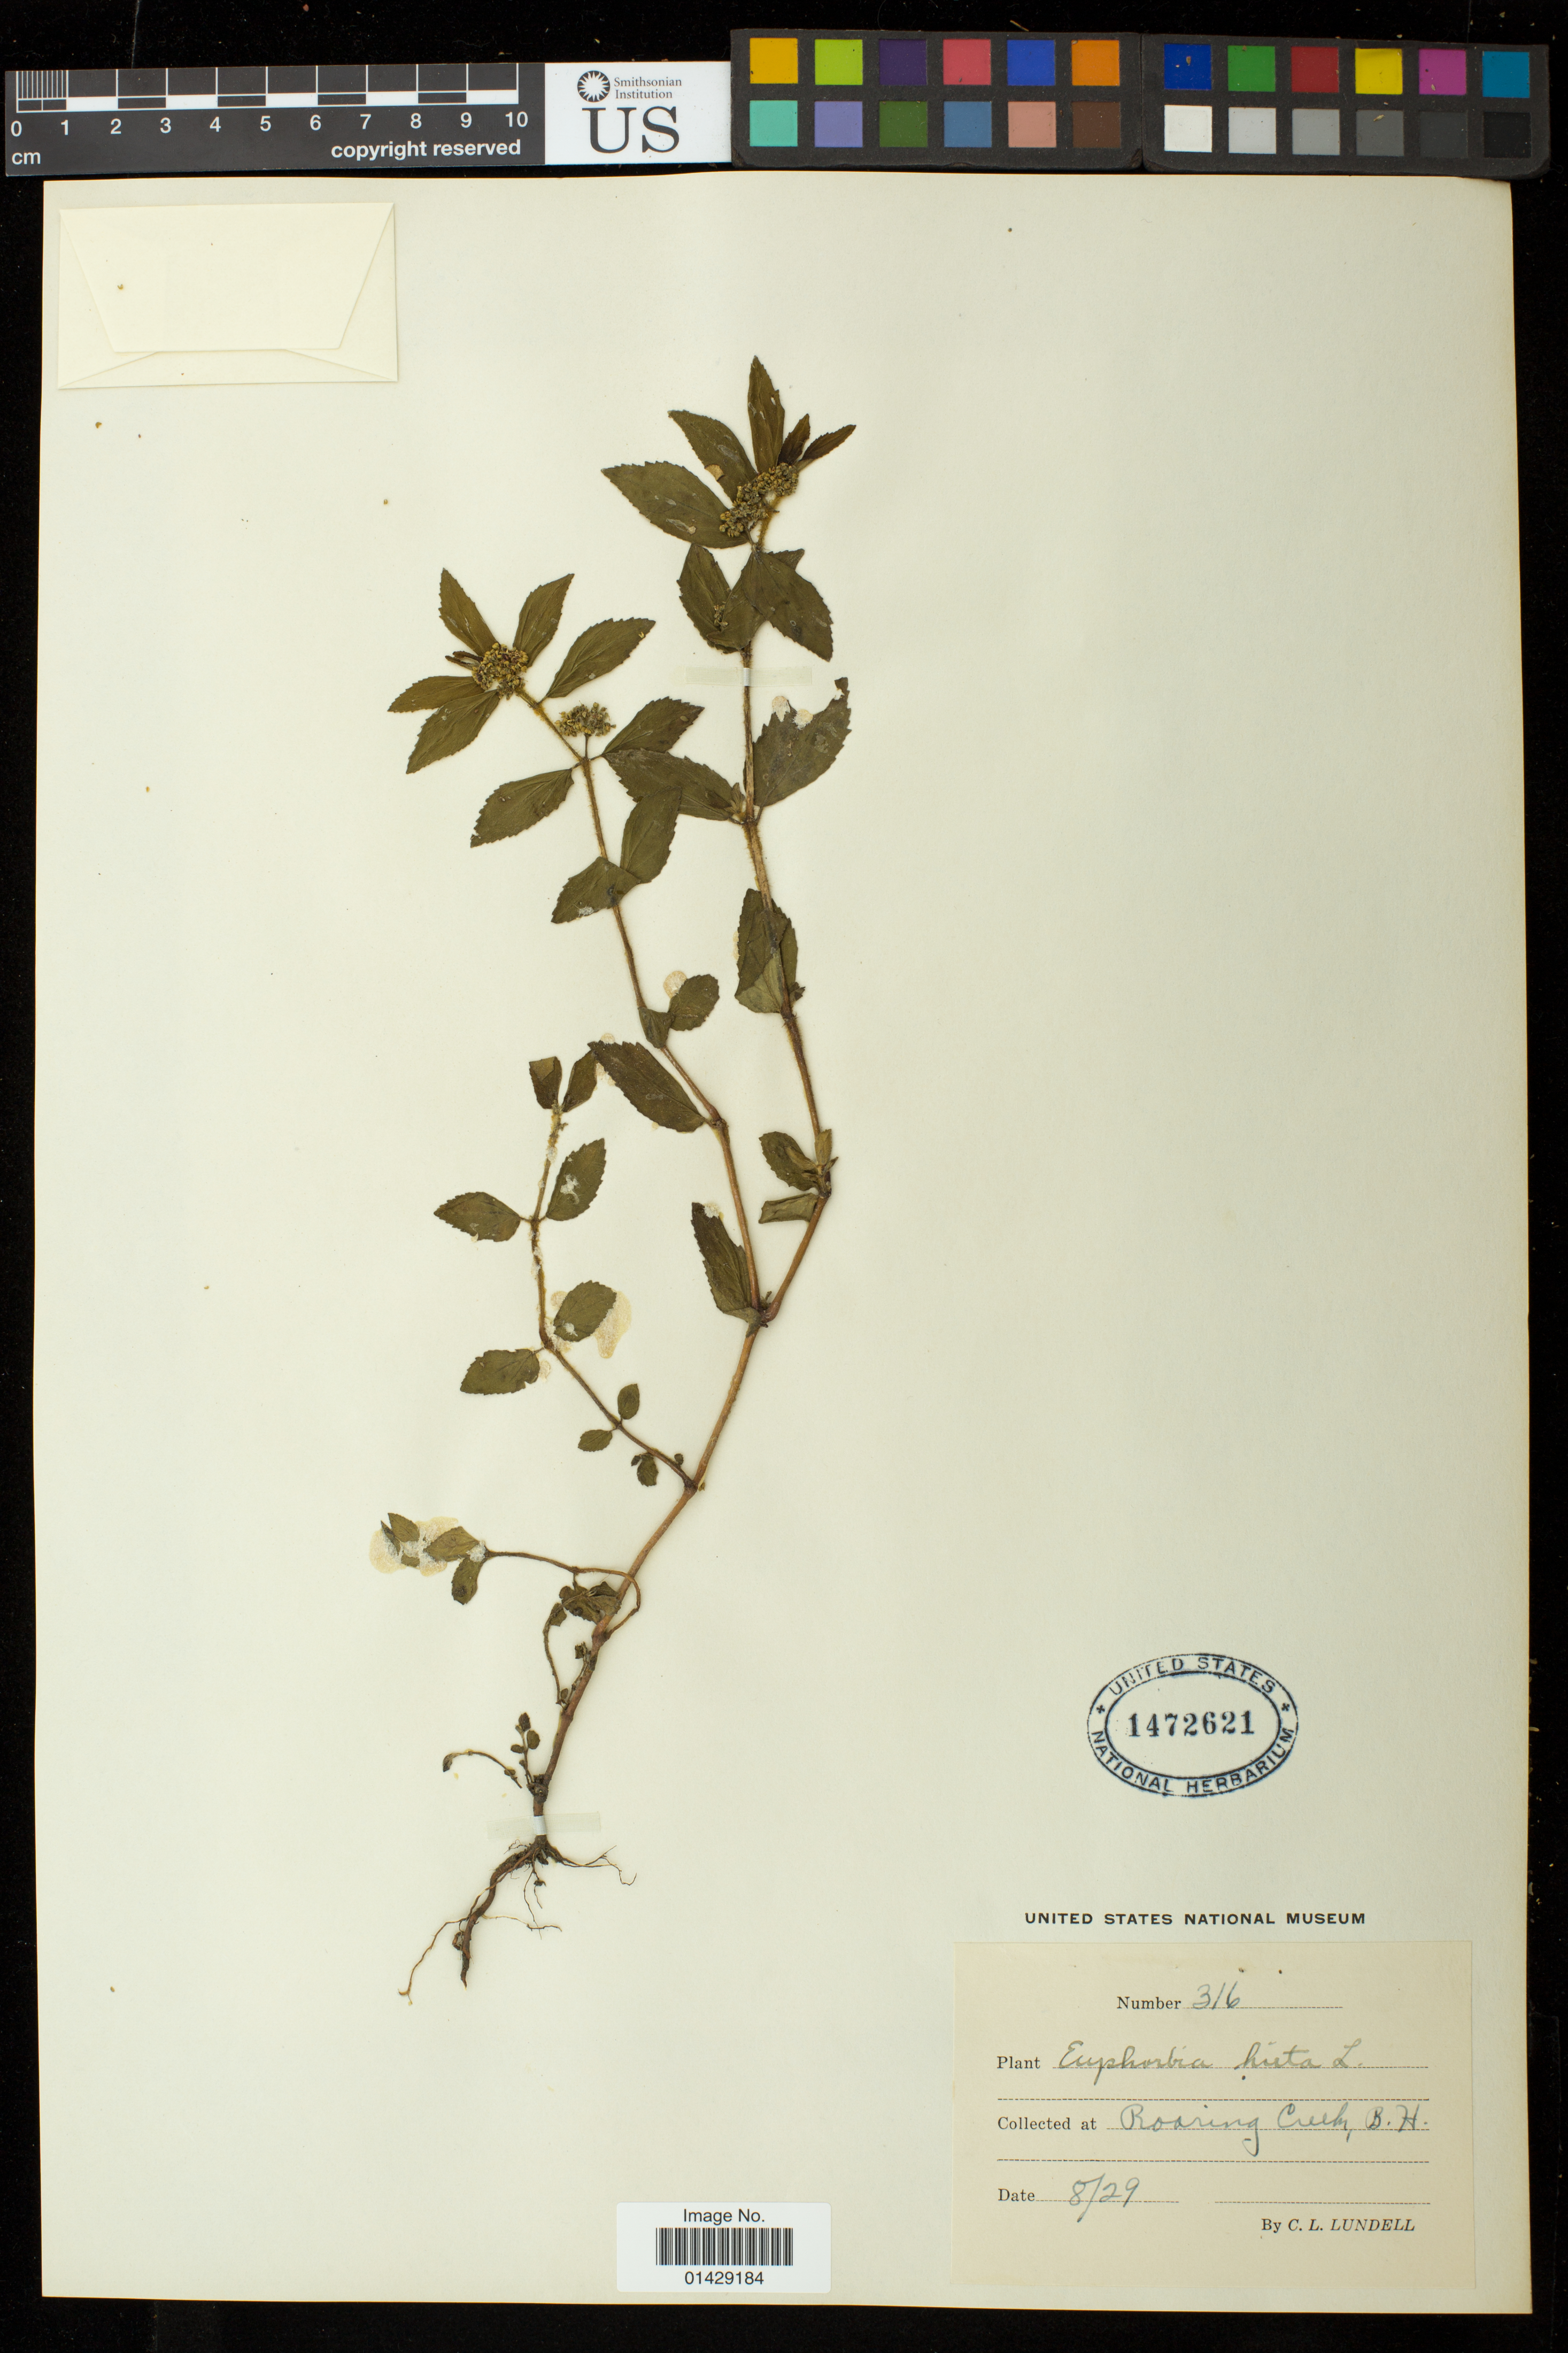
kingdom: Plantae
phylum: Tracheophyta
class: Magnoliopsida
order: Malpighiales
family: Euphorbiaceae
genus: Euphorbia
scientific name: Euphorbia hirta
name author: L.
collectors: C. L. Lundell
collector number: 316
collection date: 1929-08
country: Belize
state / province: Cayo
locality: Roaring Creek, B.H.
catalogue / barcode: US 1472621